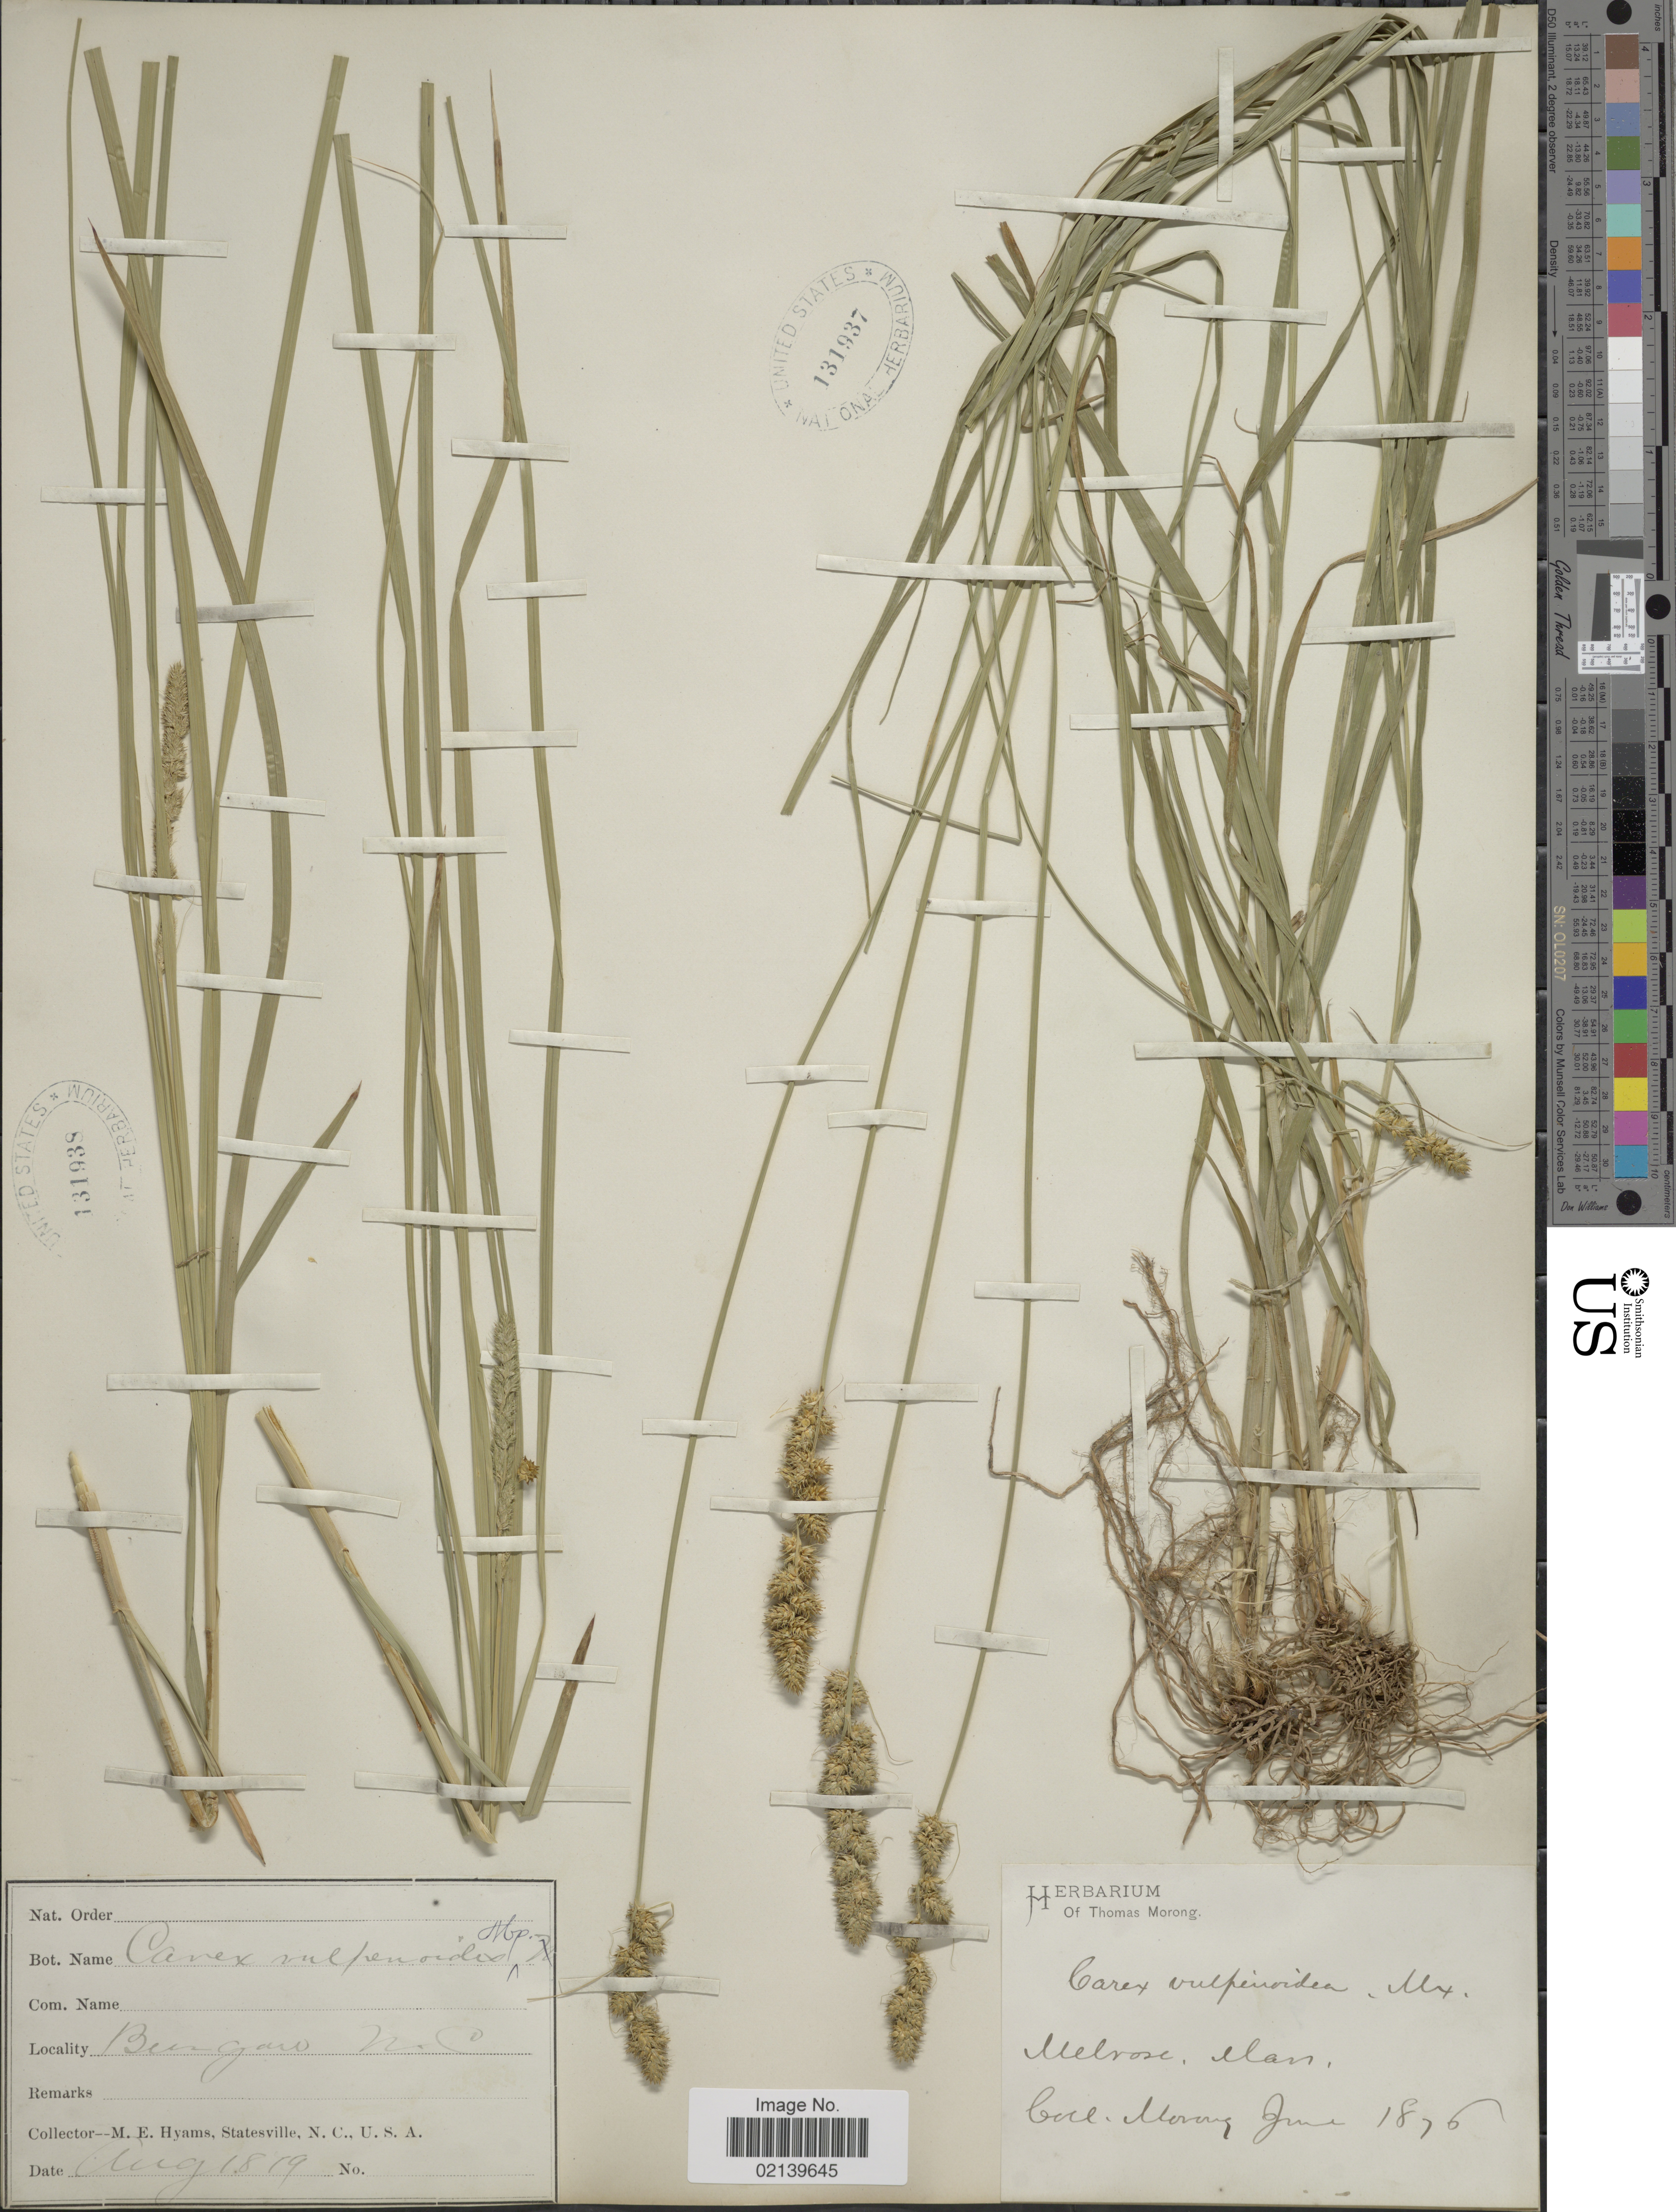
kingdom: Plantae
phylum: Tracheophyta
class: Liliopsida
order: Poales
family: Cyperaceae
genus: Carex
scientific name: Carex vulpinoidea Michx.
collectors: M. E. Hyams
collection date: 1876-06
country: United States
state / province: North Carolina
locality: Burgaw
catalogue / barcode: US 131938